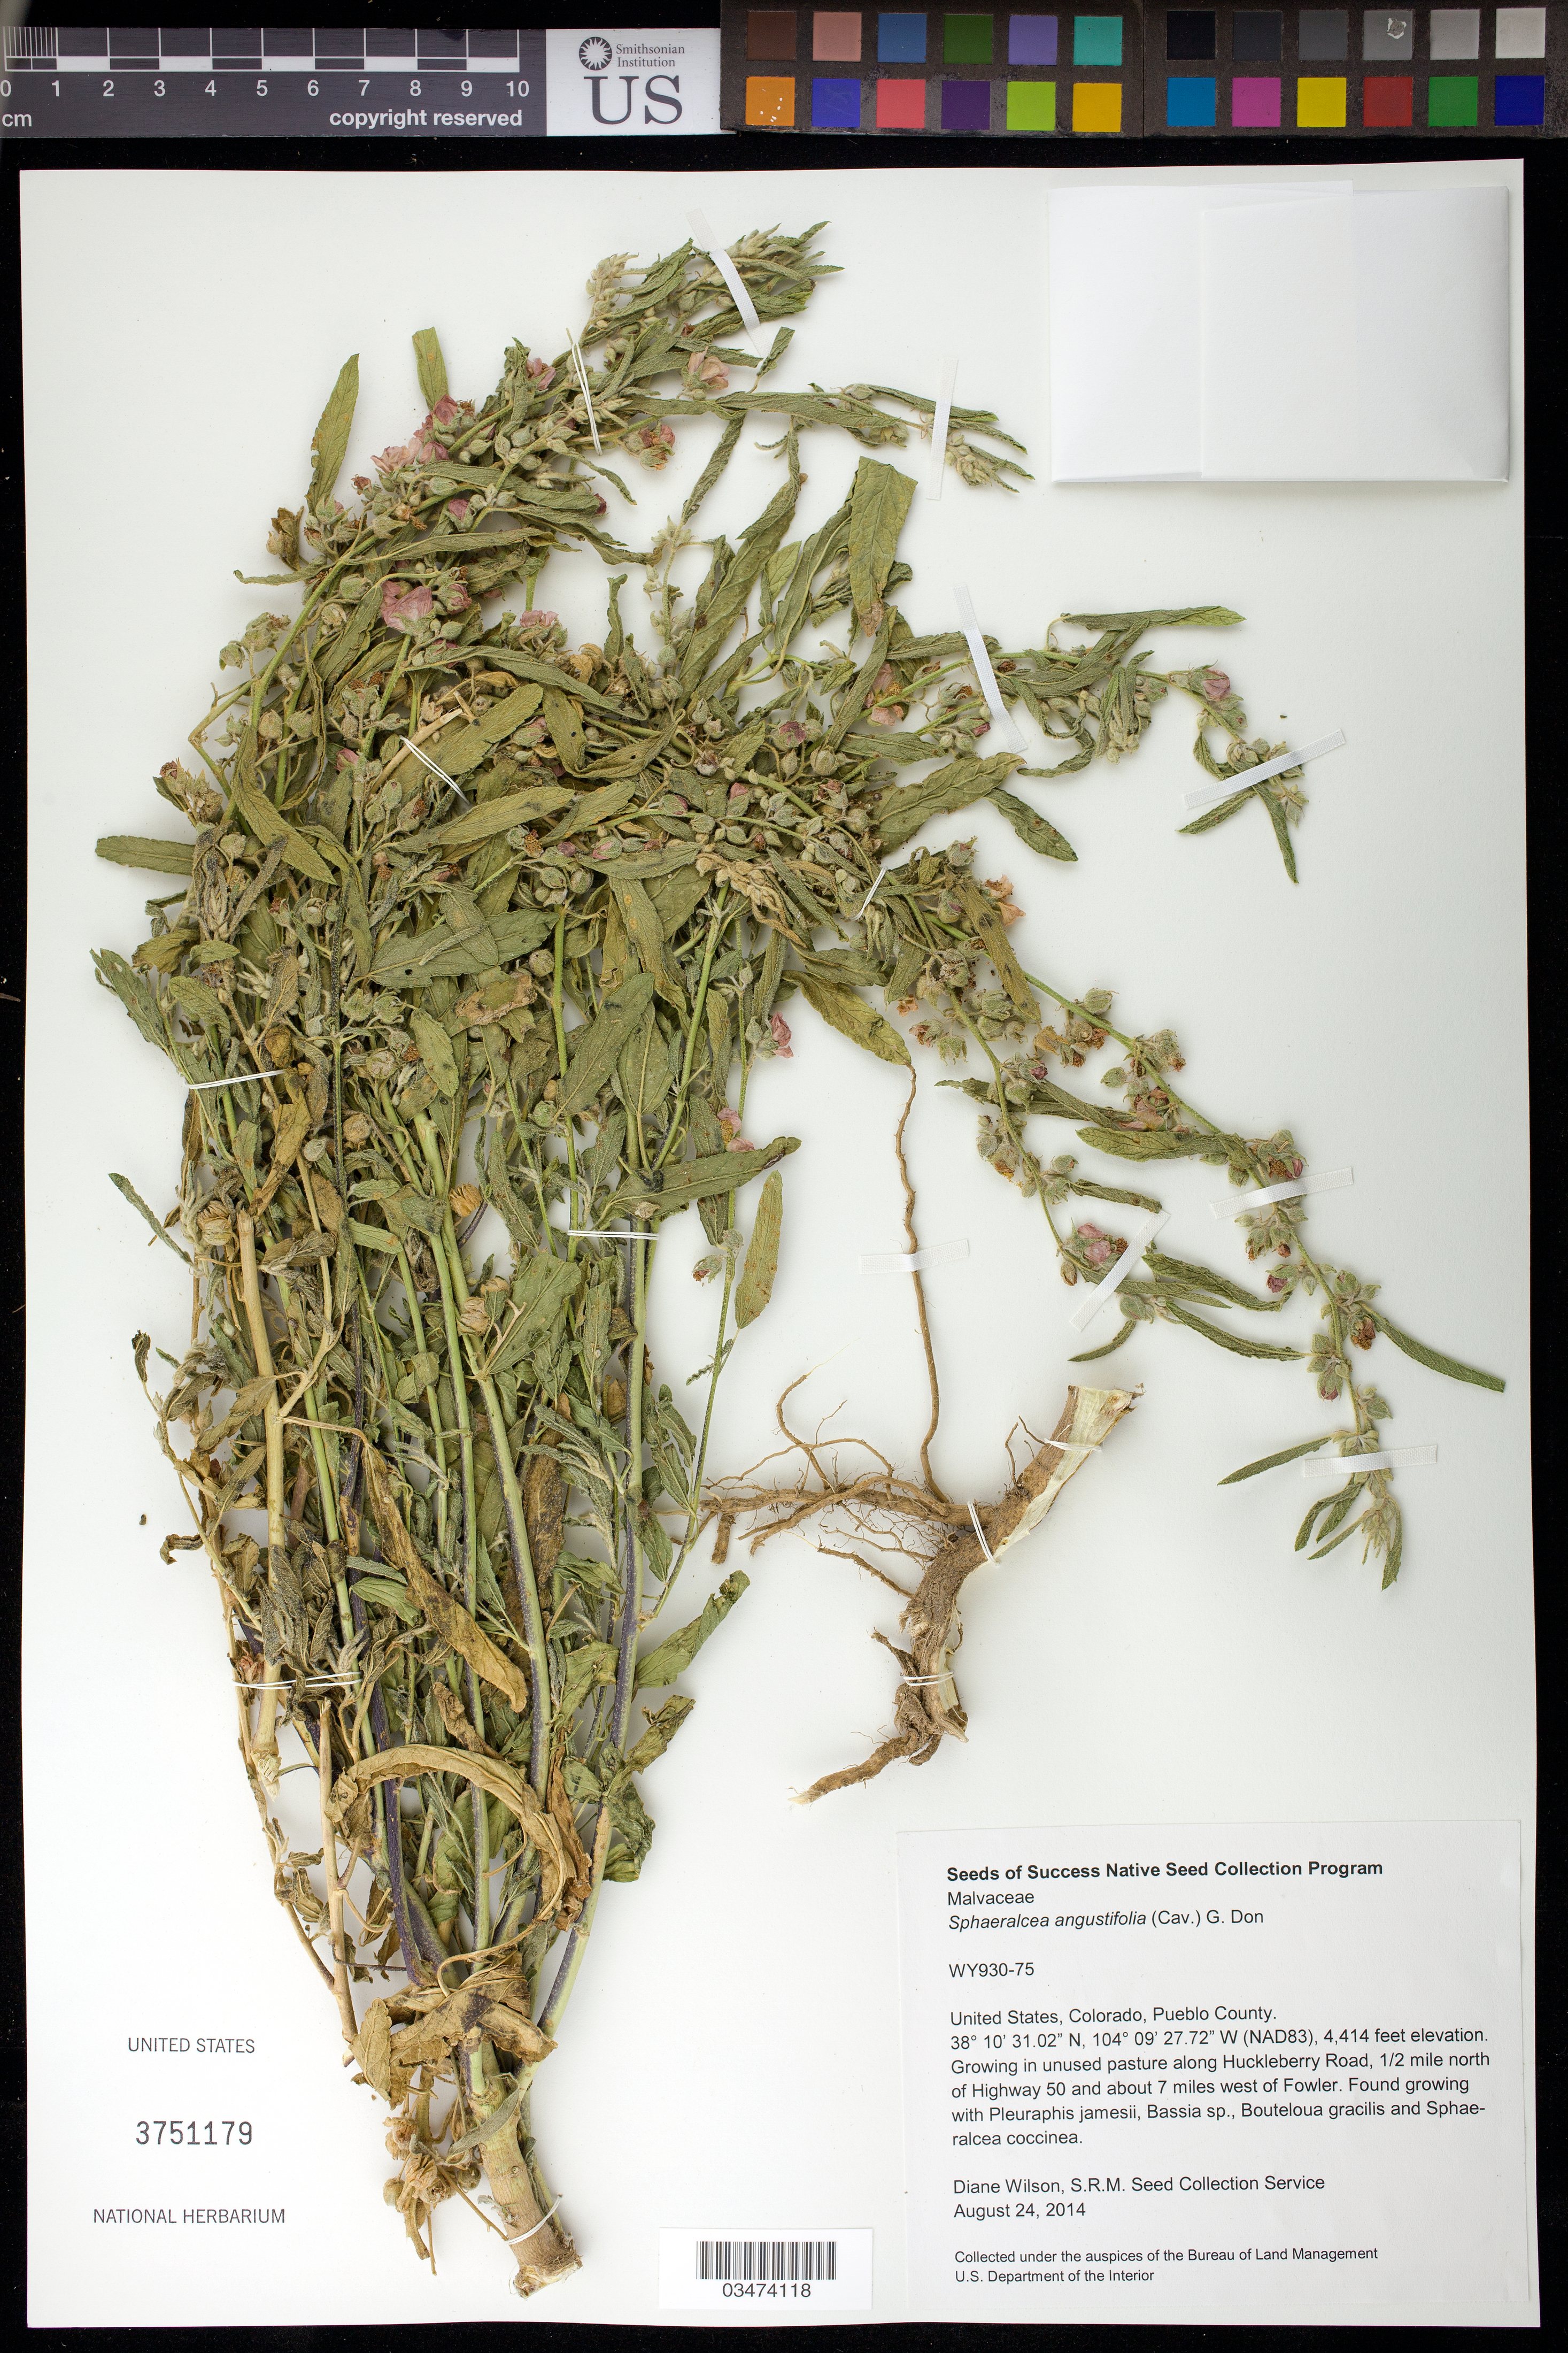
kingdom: Plantae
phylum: Tracheophyta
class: Magnoliopsida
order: Malvales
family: Malvaceae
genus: Sphaeralcea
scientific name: Sphaeralcea angustifolia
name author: (Cav.) G. Don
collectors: D. Wilson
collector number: WY930-75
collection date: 2014-08-24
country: United States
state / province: Colorado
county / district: Pueblo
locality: Along Huckleberry Rd, 1/2 mile N of Hwy 50 and about 7 miles W of Fowler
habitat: Growing with Pleuraphis jamesii, Bassia sp., Bouteloua gracilis and Sphaeralcea coccinea.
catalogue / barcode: US 3751179